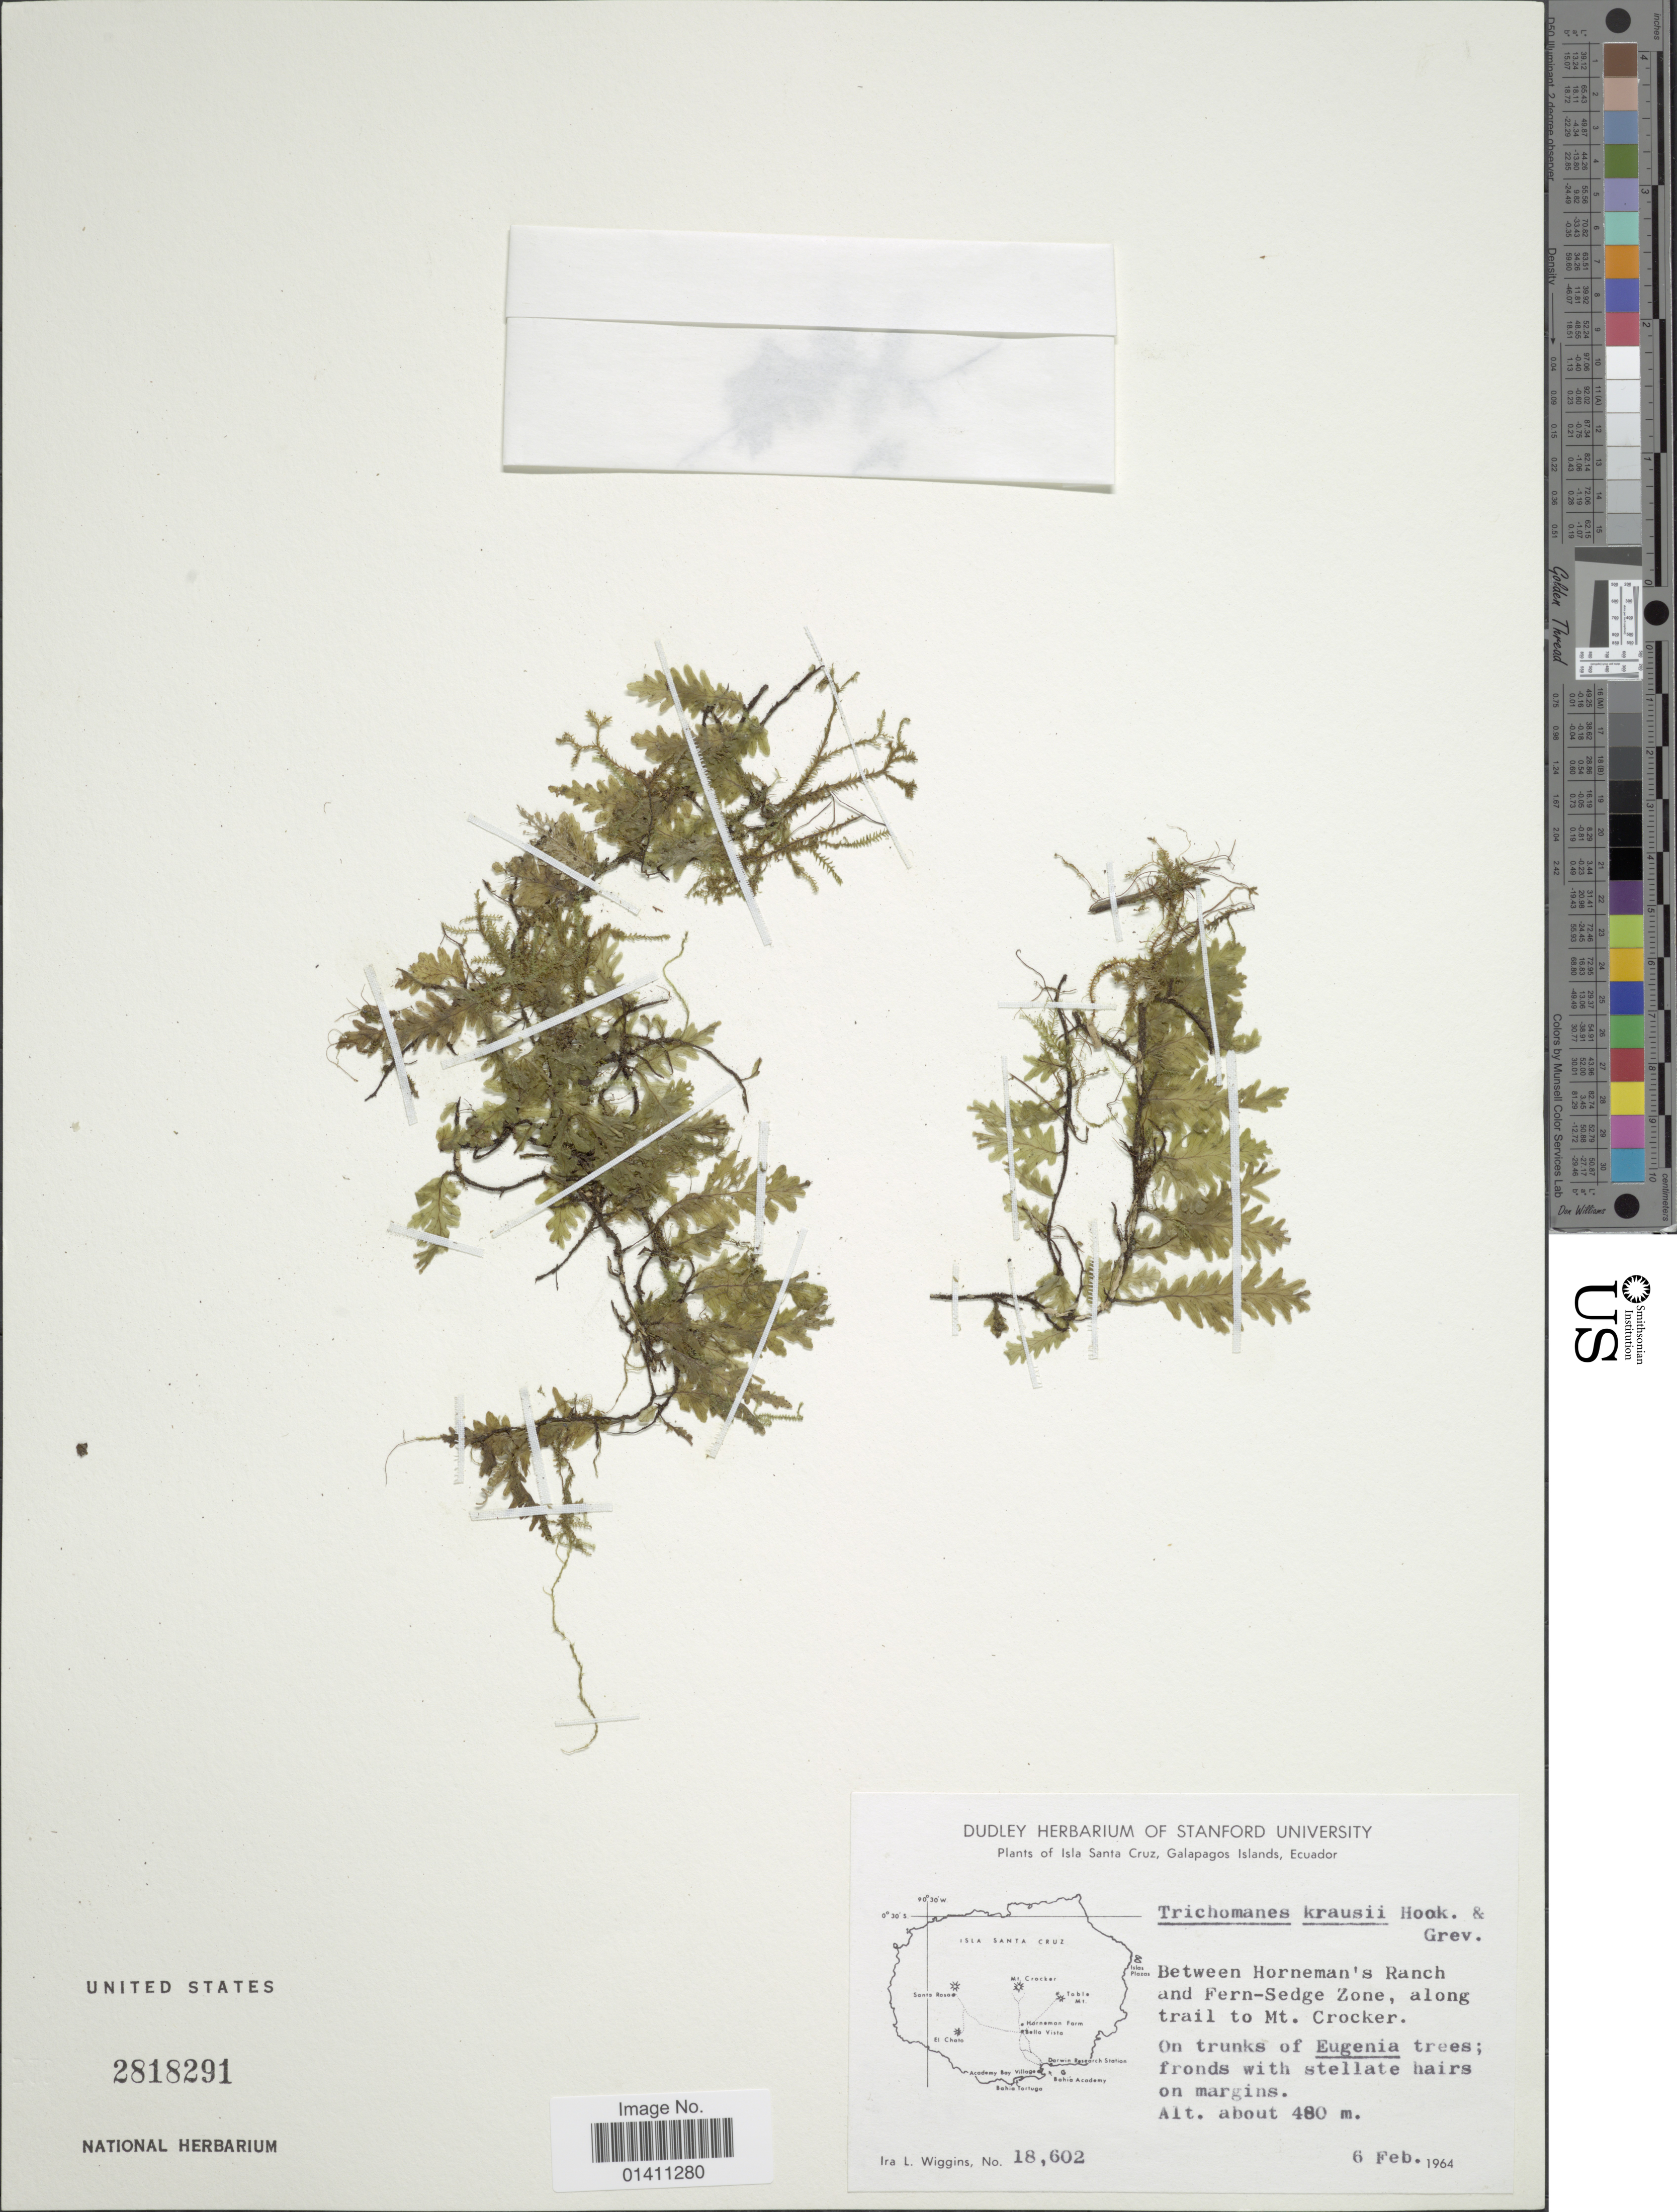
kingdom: Plantae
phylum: Tracheophyta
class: Polypodiopsida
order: Hymenophyllales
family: Hymenophyllaceae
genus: Didymoglossum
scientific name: Didymoglossum kraussii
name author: (Hook. & Grev.) C. Presl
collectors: I. L. Wiggins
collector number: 18602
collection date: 1964-02-06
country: Ecuador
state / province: Colón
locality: Isla Santa Cruz, Galapagos Islands. Between Horneman's Ranch and Fern-Sedge Zone, along trail to Mt. Crocker.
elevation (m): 480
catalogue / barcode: US 2818291